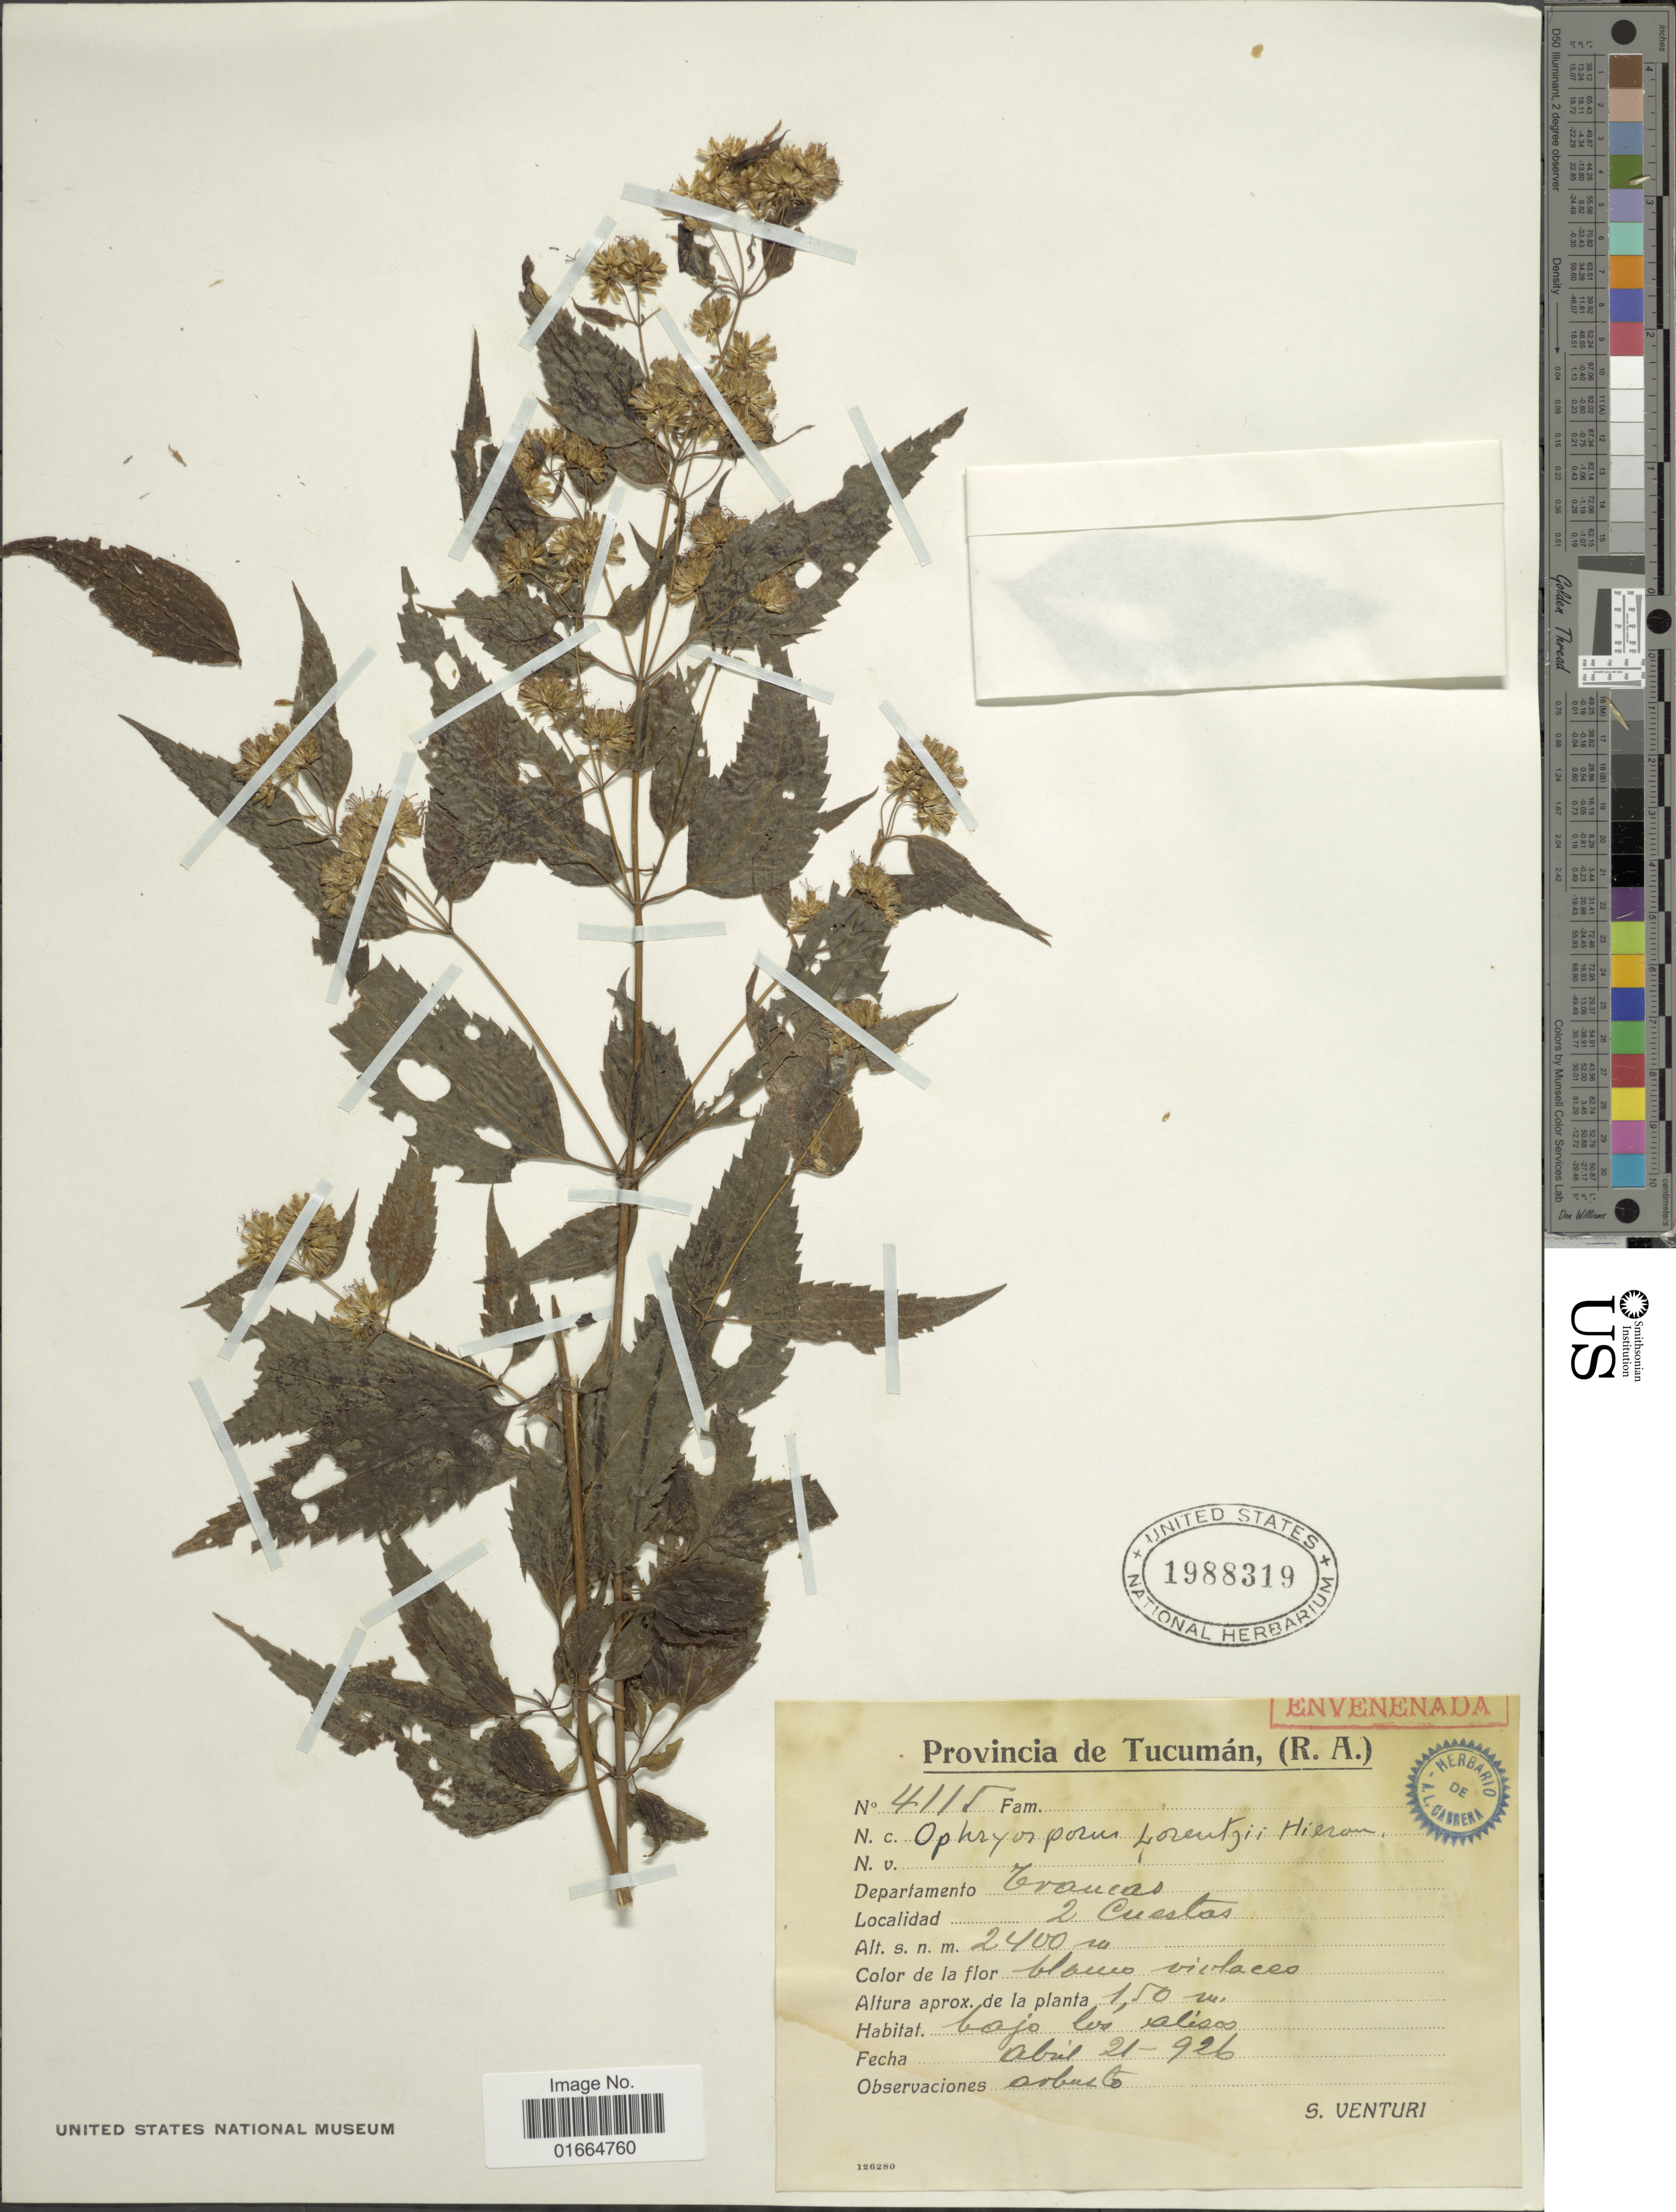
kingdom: Plantae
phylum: Tracheophyta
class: Magnoliopsida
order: Asterales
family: Asteraceae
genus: Ophryosporus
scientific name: Ophryosporus lorentzii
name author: Hieron.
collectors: S. Venturi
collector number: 4115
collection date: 1926-04-21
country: Argentina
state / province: Tucuman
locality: Provincia de Tucuman, (R. A.), Trancas, 2 Cuestas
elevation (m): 2400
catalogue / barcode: US 1988319